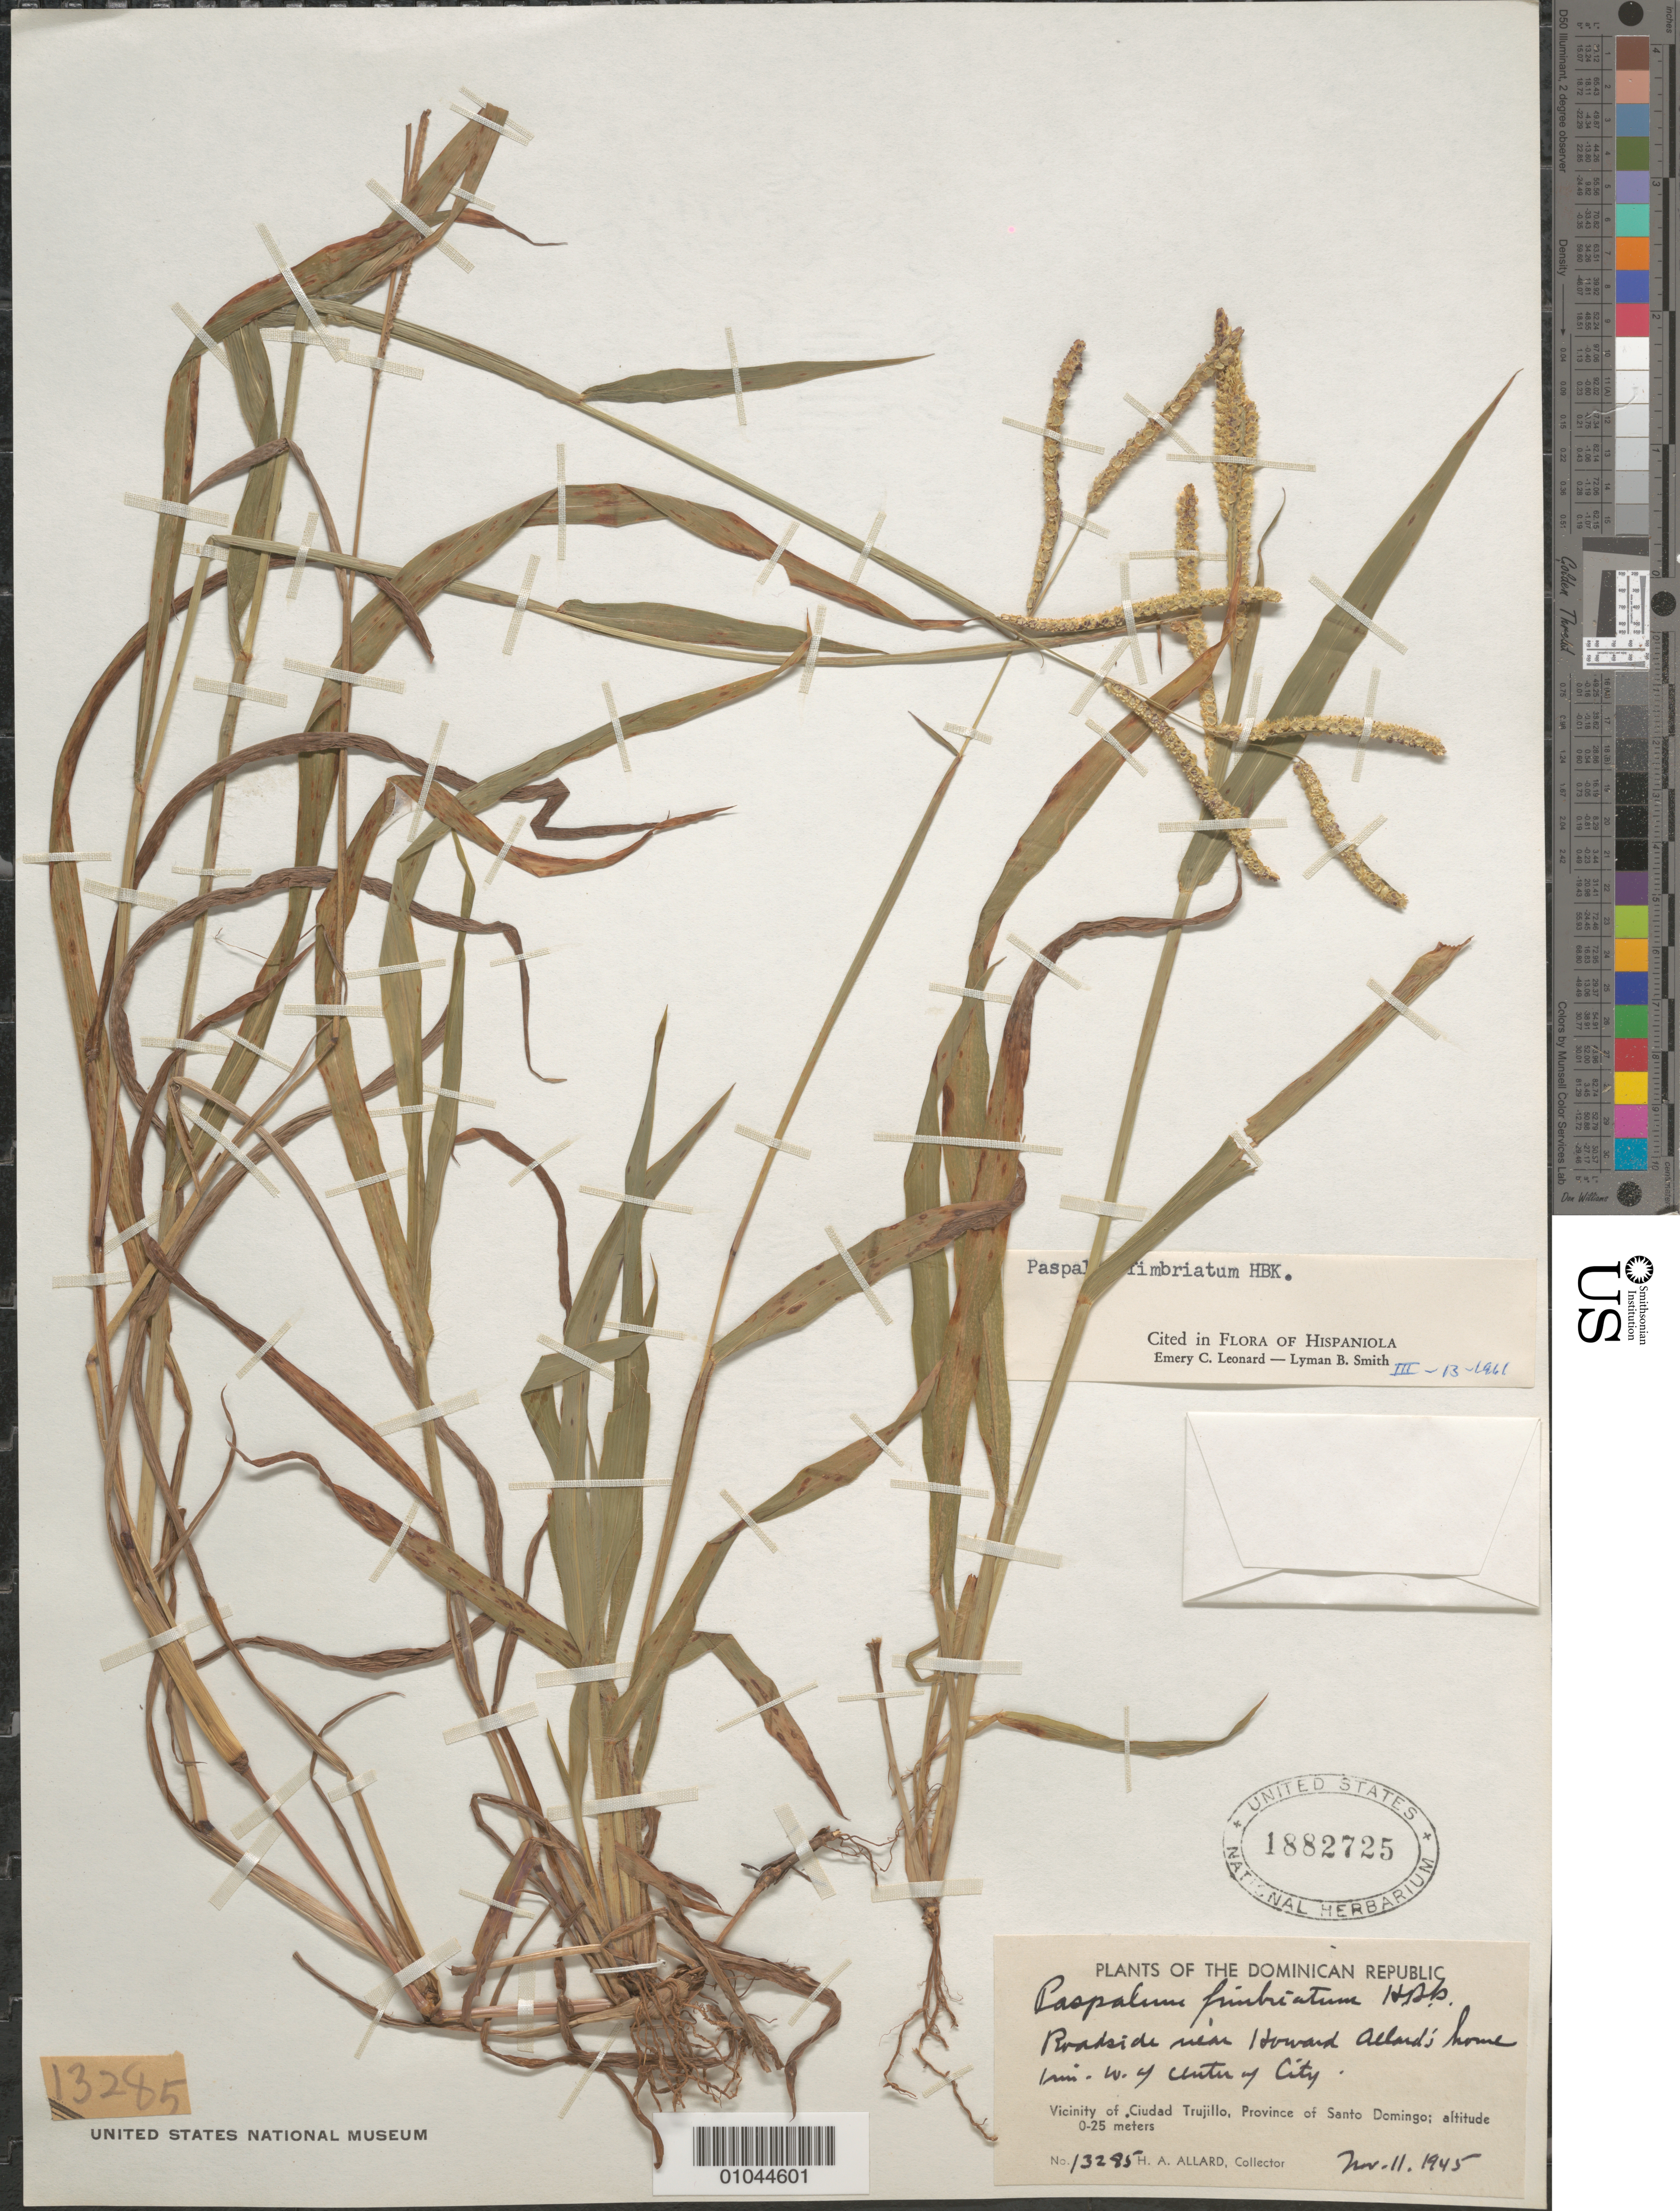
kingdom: Plantae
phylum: Tracheophyta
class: Liliopsida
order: Poales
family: Poaceae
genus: Paspalum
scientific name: Paspalum fimbriatum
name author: Kunth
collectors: H. A. Allard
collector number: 13285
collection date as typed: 11 Nov 1945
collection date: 1945-11-11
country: Dominican Republic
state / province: Distrito Nacional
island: Hispaniola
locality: Vicinity of Ciudad Trujillo, roadside near Howard Allard's home 1 mile W of center of city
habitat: roadside near home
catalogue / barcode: US 1882725